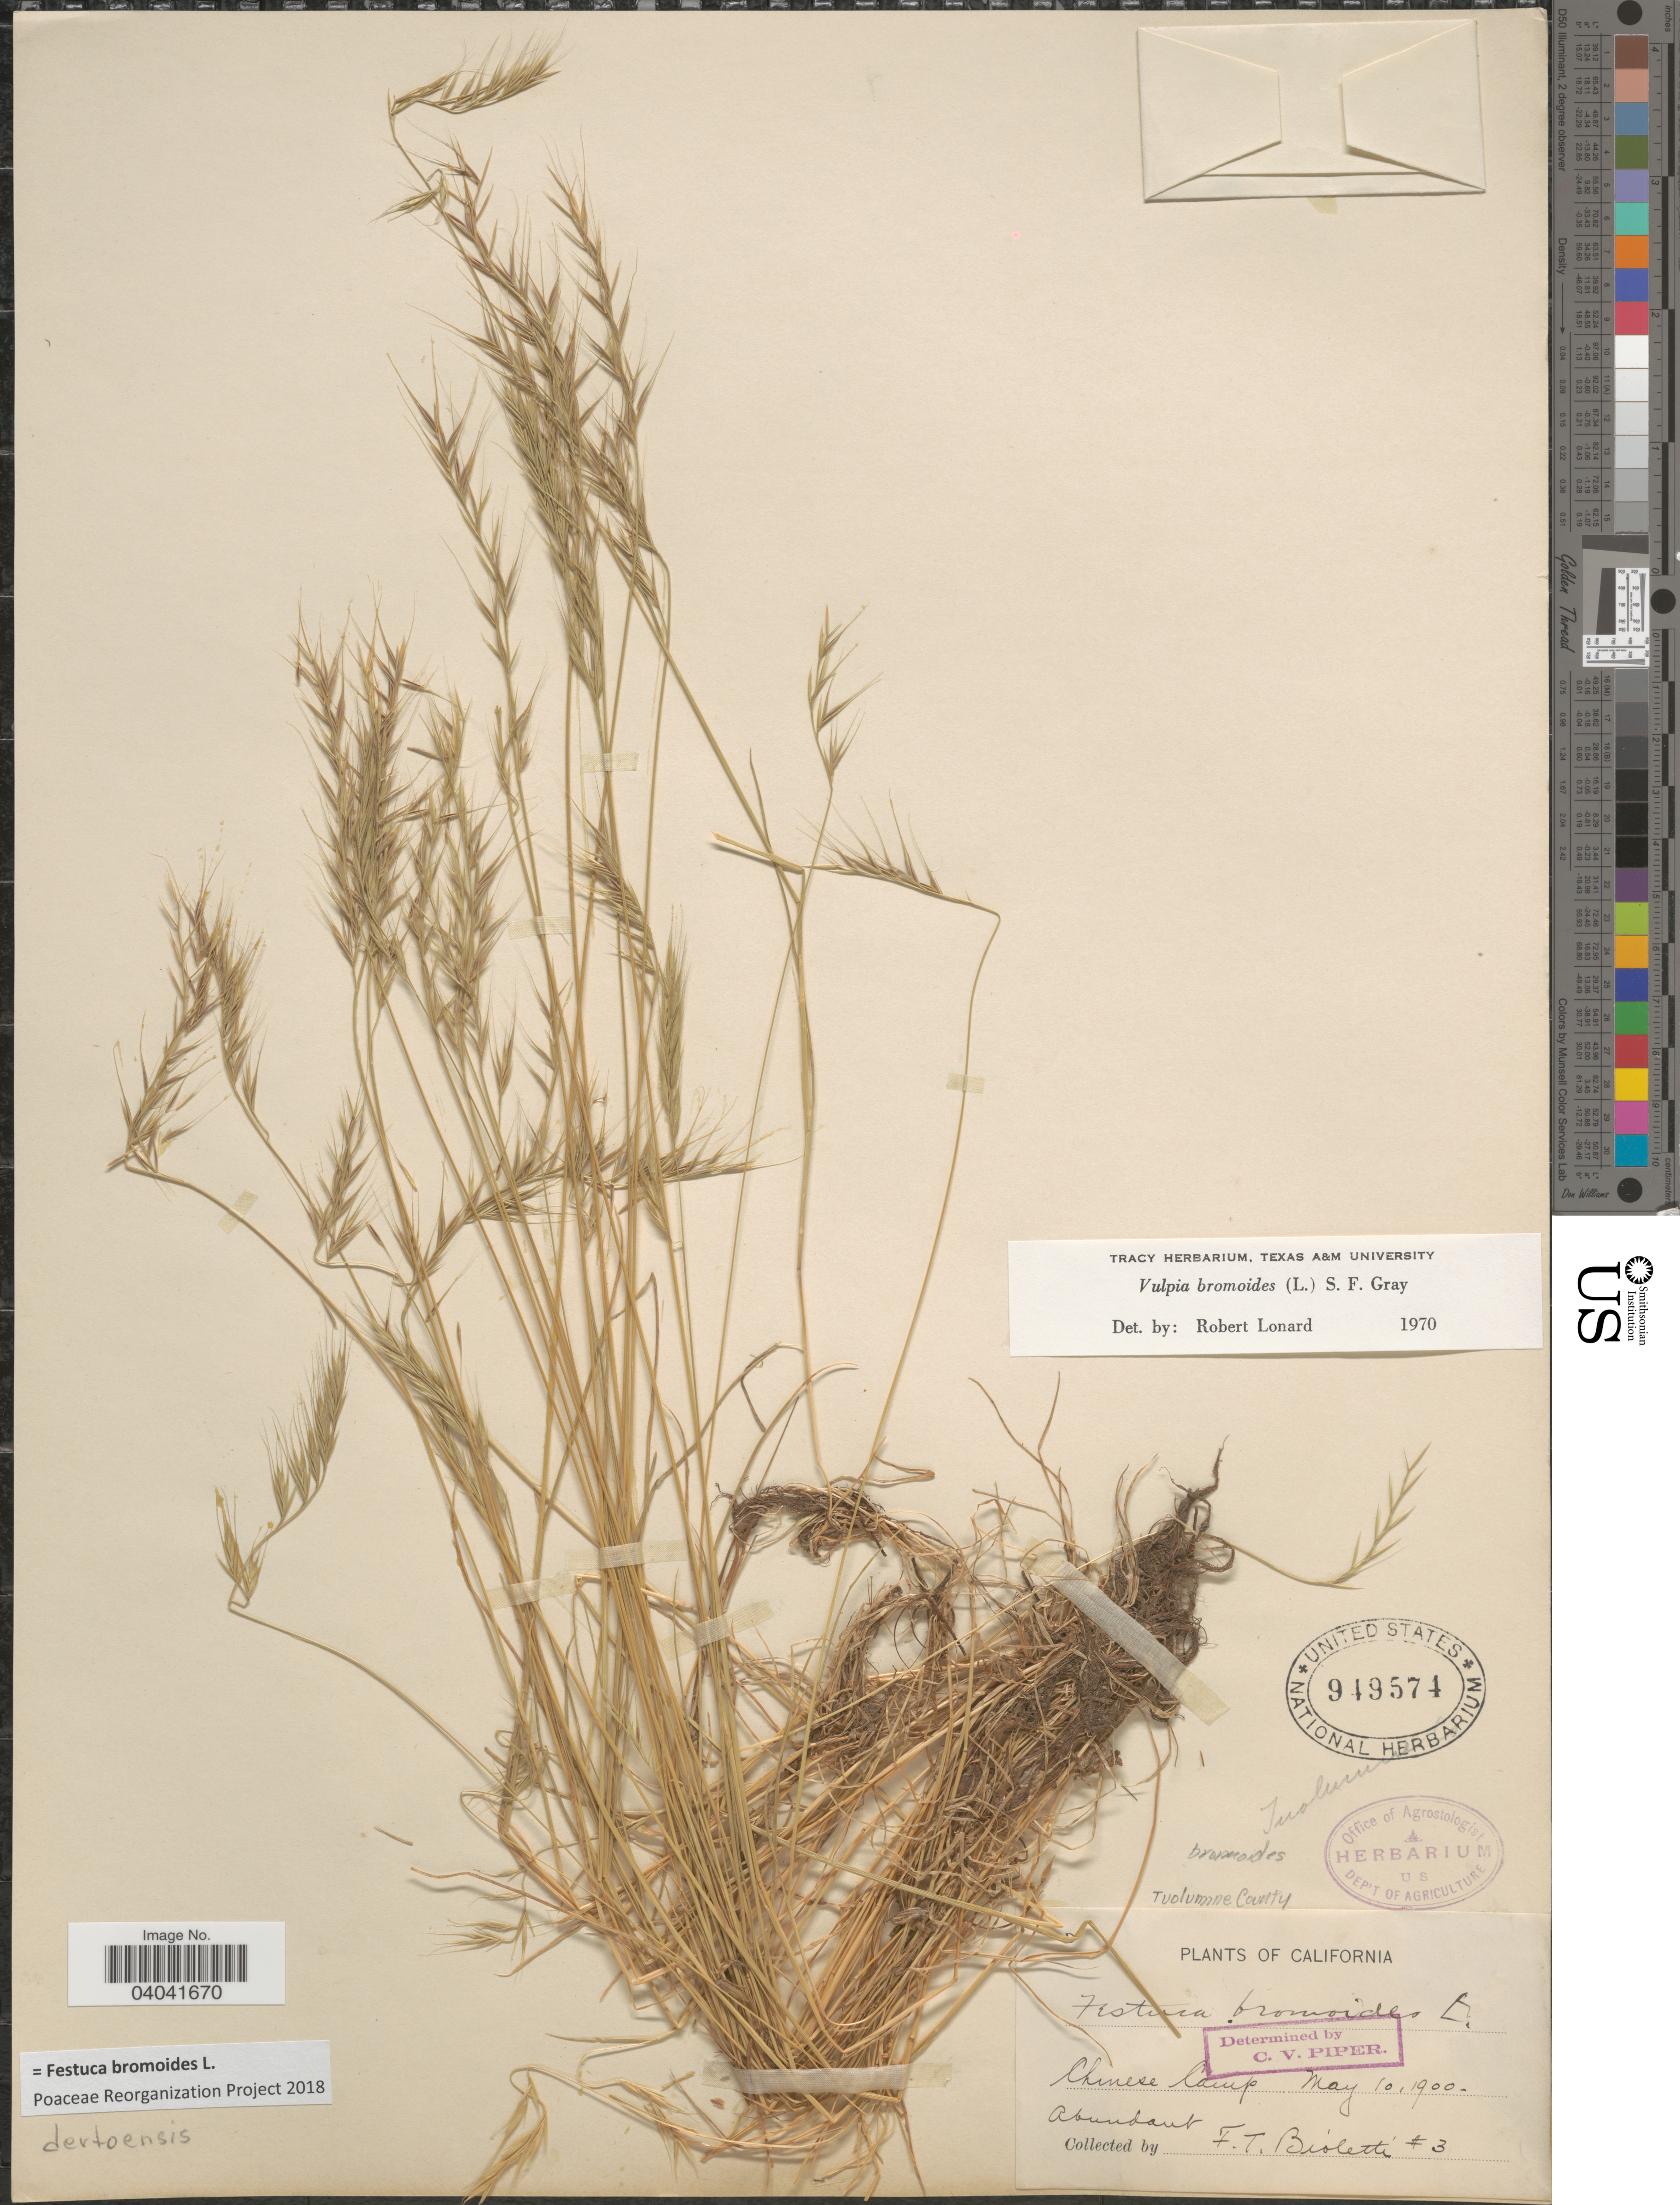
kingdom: Plantae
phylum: Tracheophyta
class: Liliopsida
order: Poales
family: Poaceae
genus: Festuca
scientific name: Festuca bromoides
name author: L.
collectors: F. T. Bioletti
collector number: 3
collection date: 1900-05-10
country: United States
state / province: California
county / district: Tuolumne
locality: Chinese Camp. Tuolumne County.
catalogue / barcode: US 949574